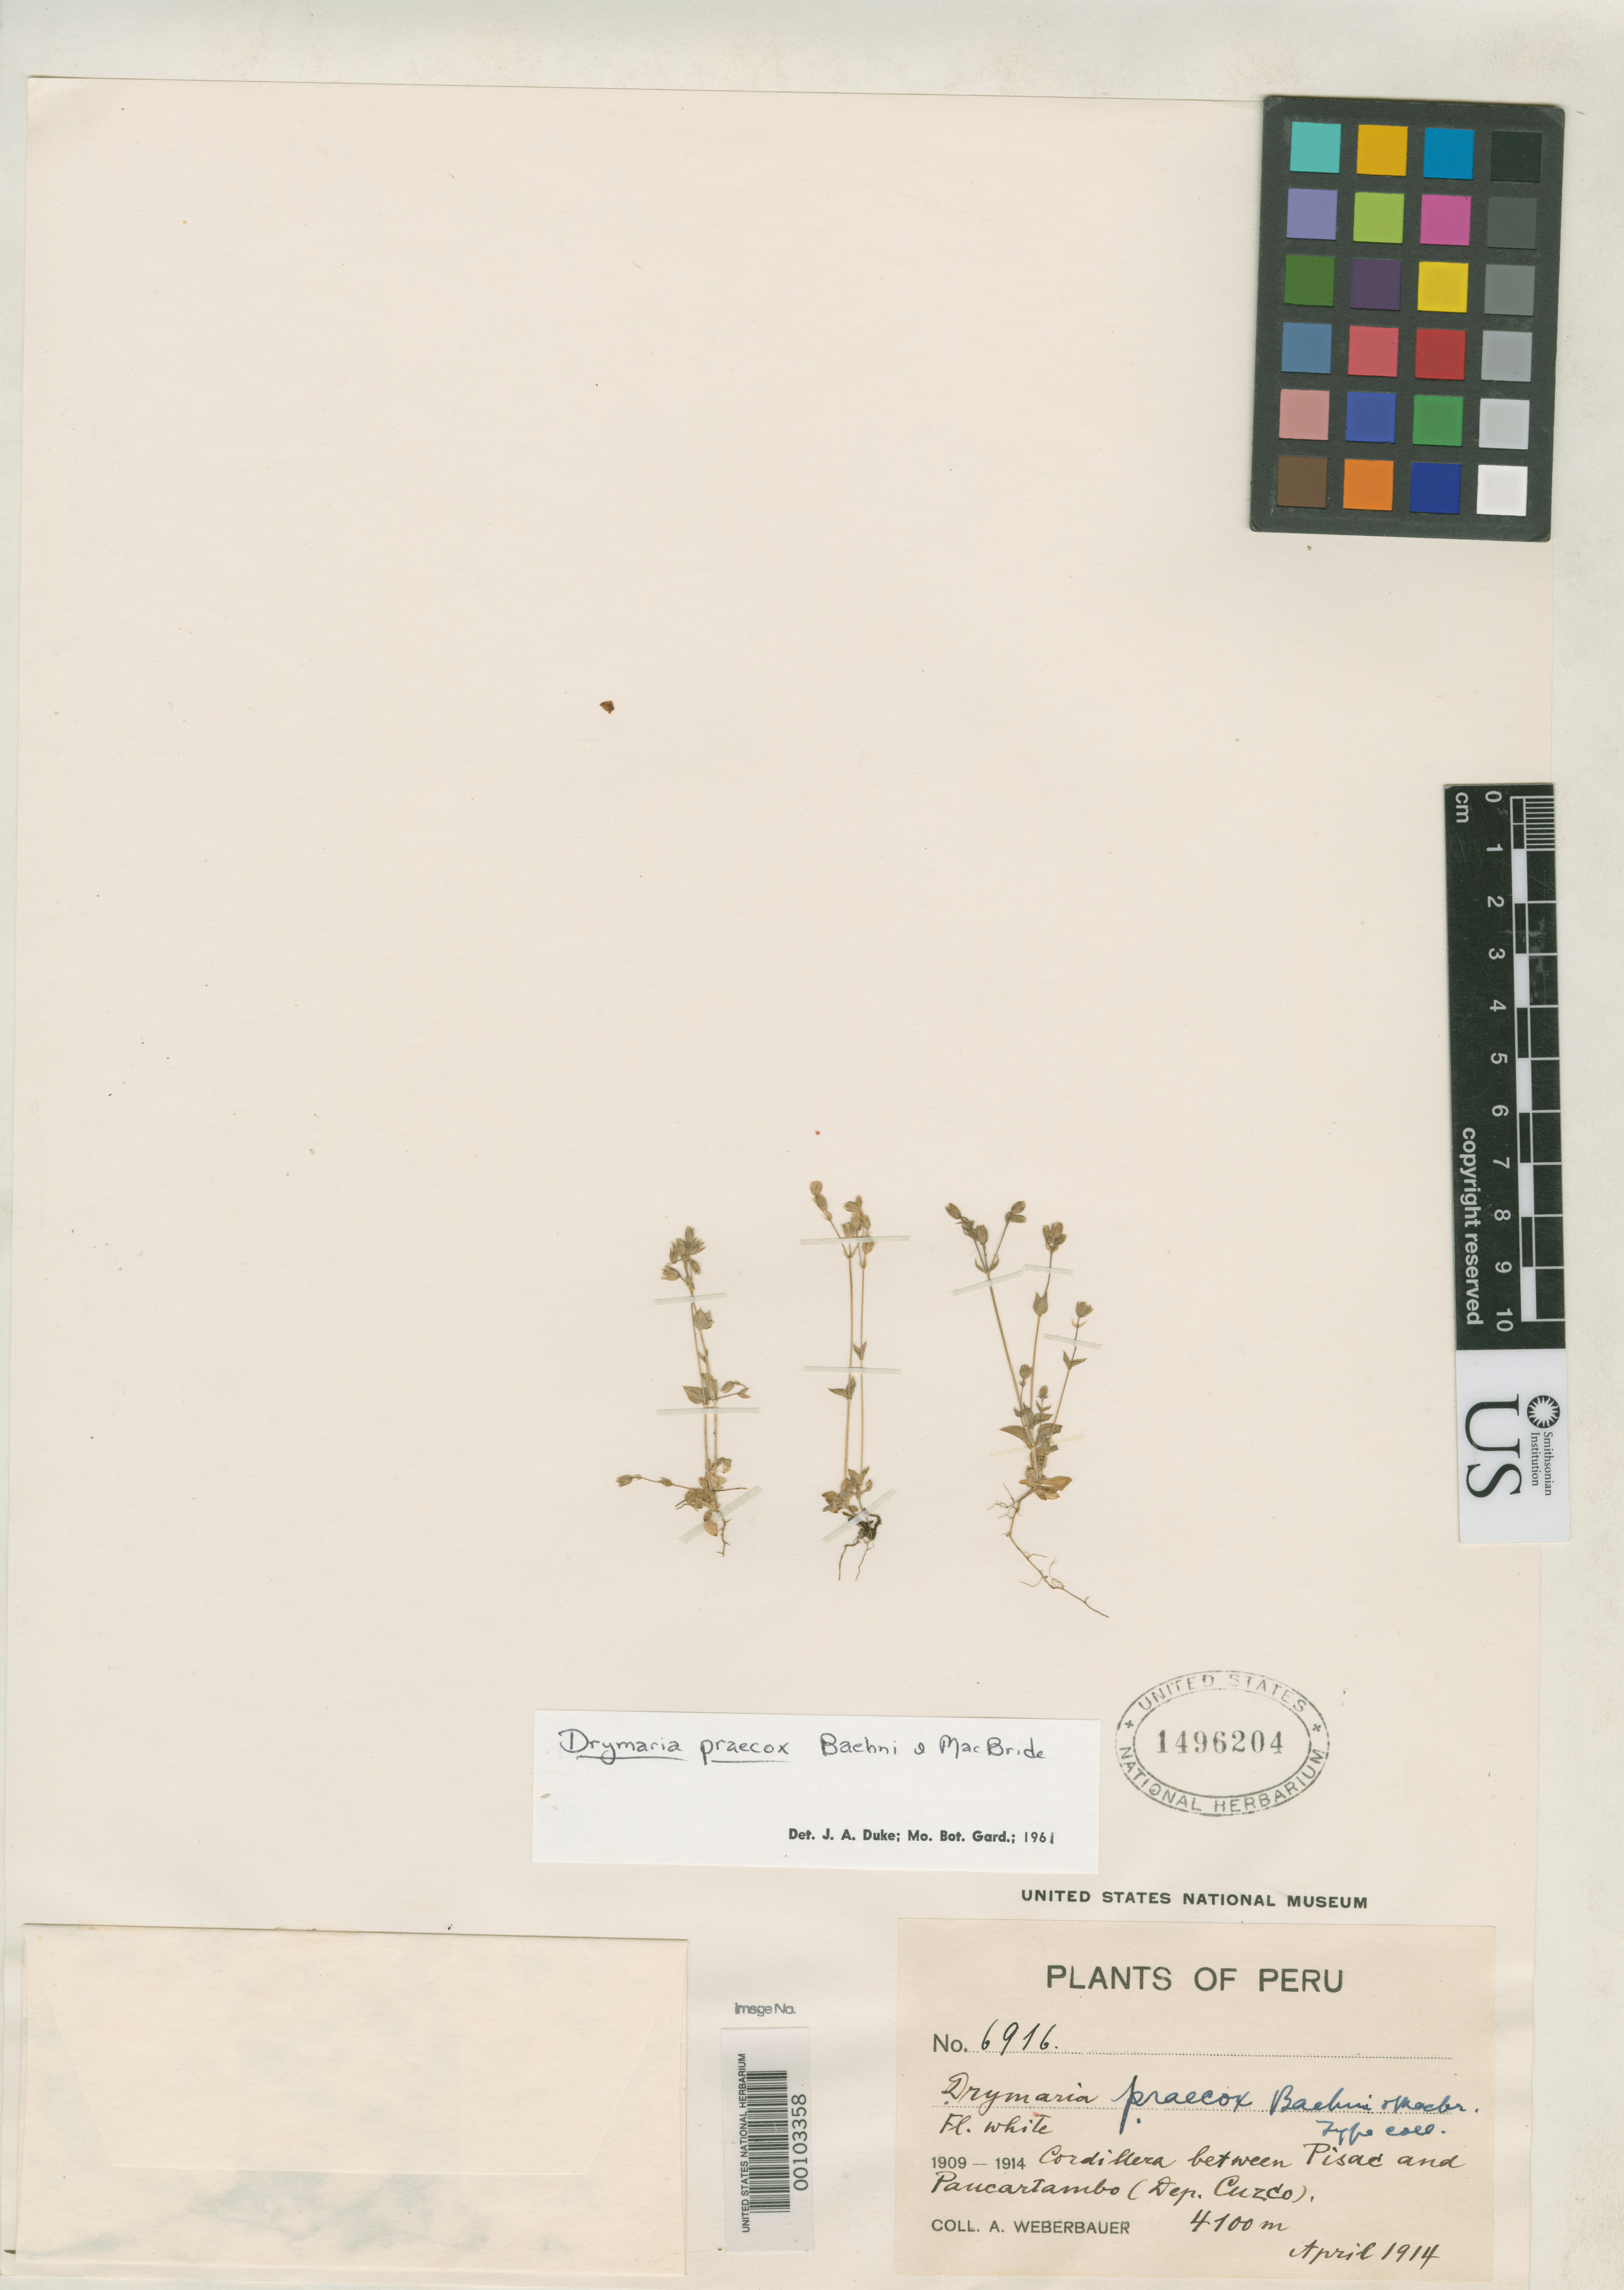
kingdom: Plantae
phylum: Tracheophyta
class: Magnoliopsida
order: Caryophyllales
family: Caryophyllaceae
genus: Drymaria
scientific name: Drymaria praecox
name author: Baehni & J.F. Macbr.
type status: Isotype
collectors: A. Weberbauer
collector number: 6916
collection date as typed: Apr 1914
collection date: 1914-04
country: Peru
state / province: Cusco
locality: cordillera between Pisac and Paucartambo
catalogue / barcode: US 1496204